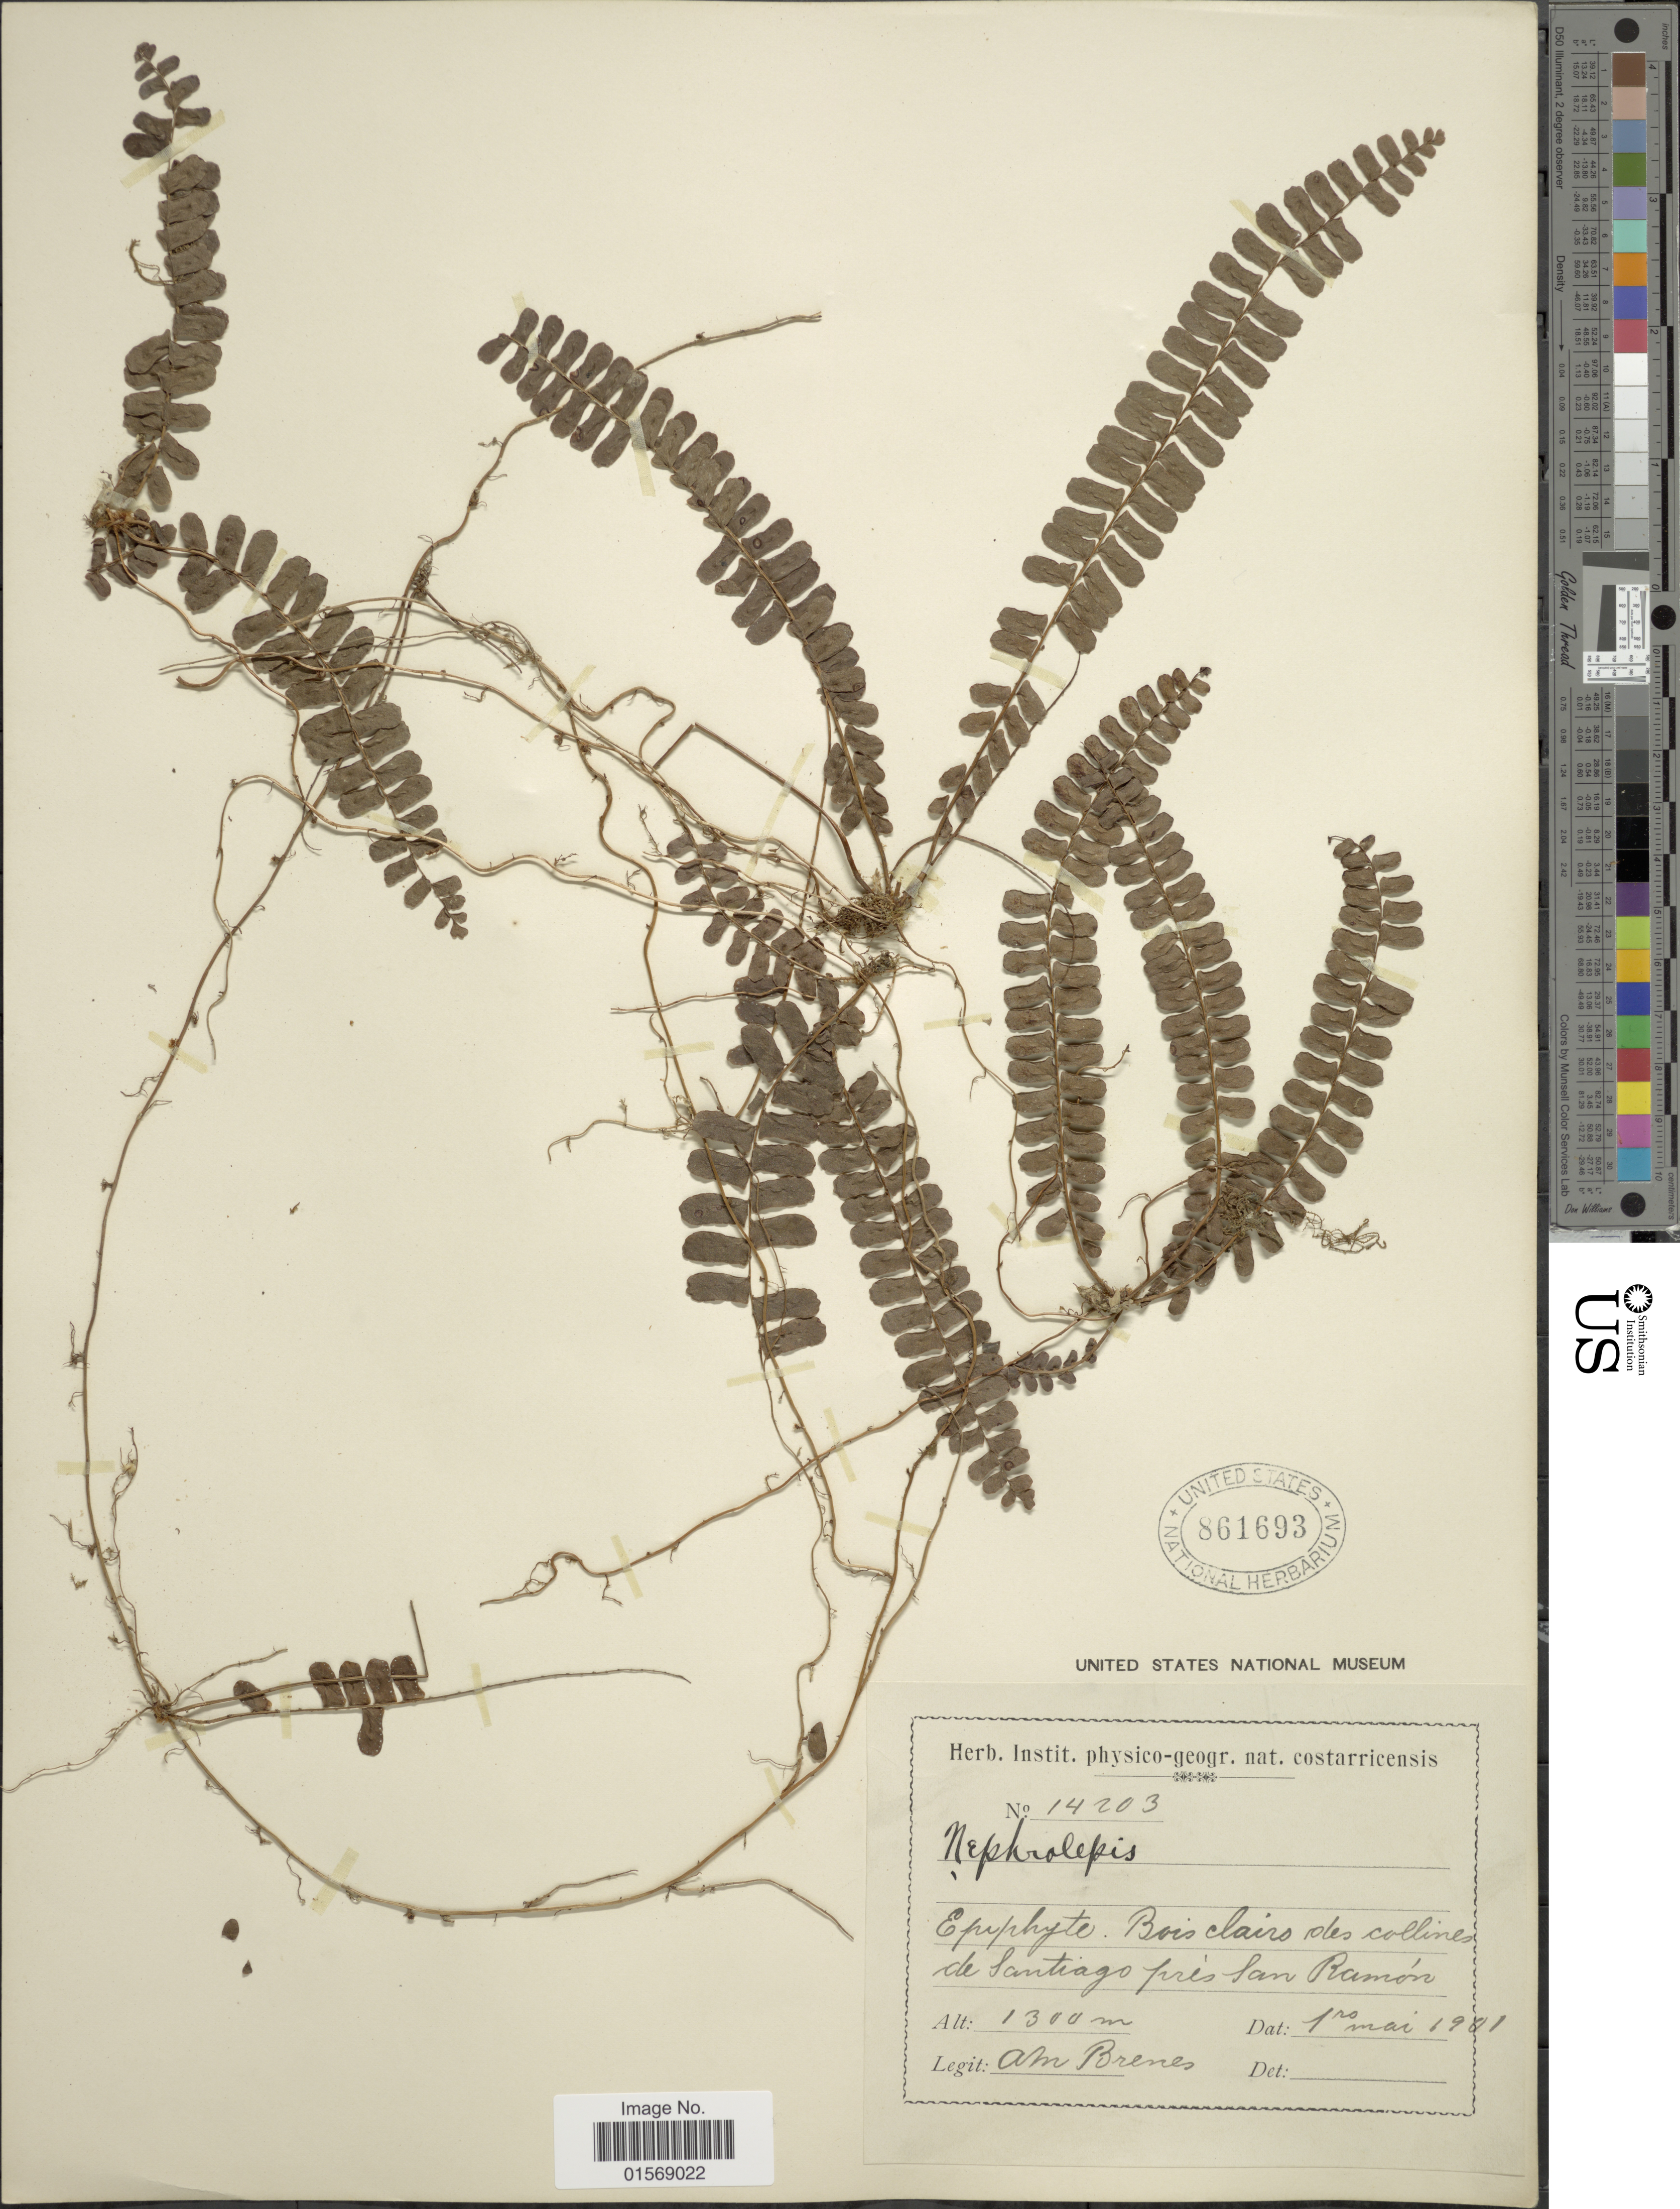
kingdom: Plantae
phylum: Tracheophyta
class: Polypodiopsida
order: Polypodiales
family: Nephrolepidaceae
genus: Nephrolepis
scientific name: Nephrolepis pectinata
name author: (Willd.) Schott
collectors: A. Brenes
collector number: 14203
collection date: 1901-05-01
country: Costa Rica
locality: Bois clairs des collines de Santiago pres San Ramon.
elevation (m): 1300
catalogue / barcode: US 861693